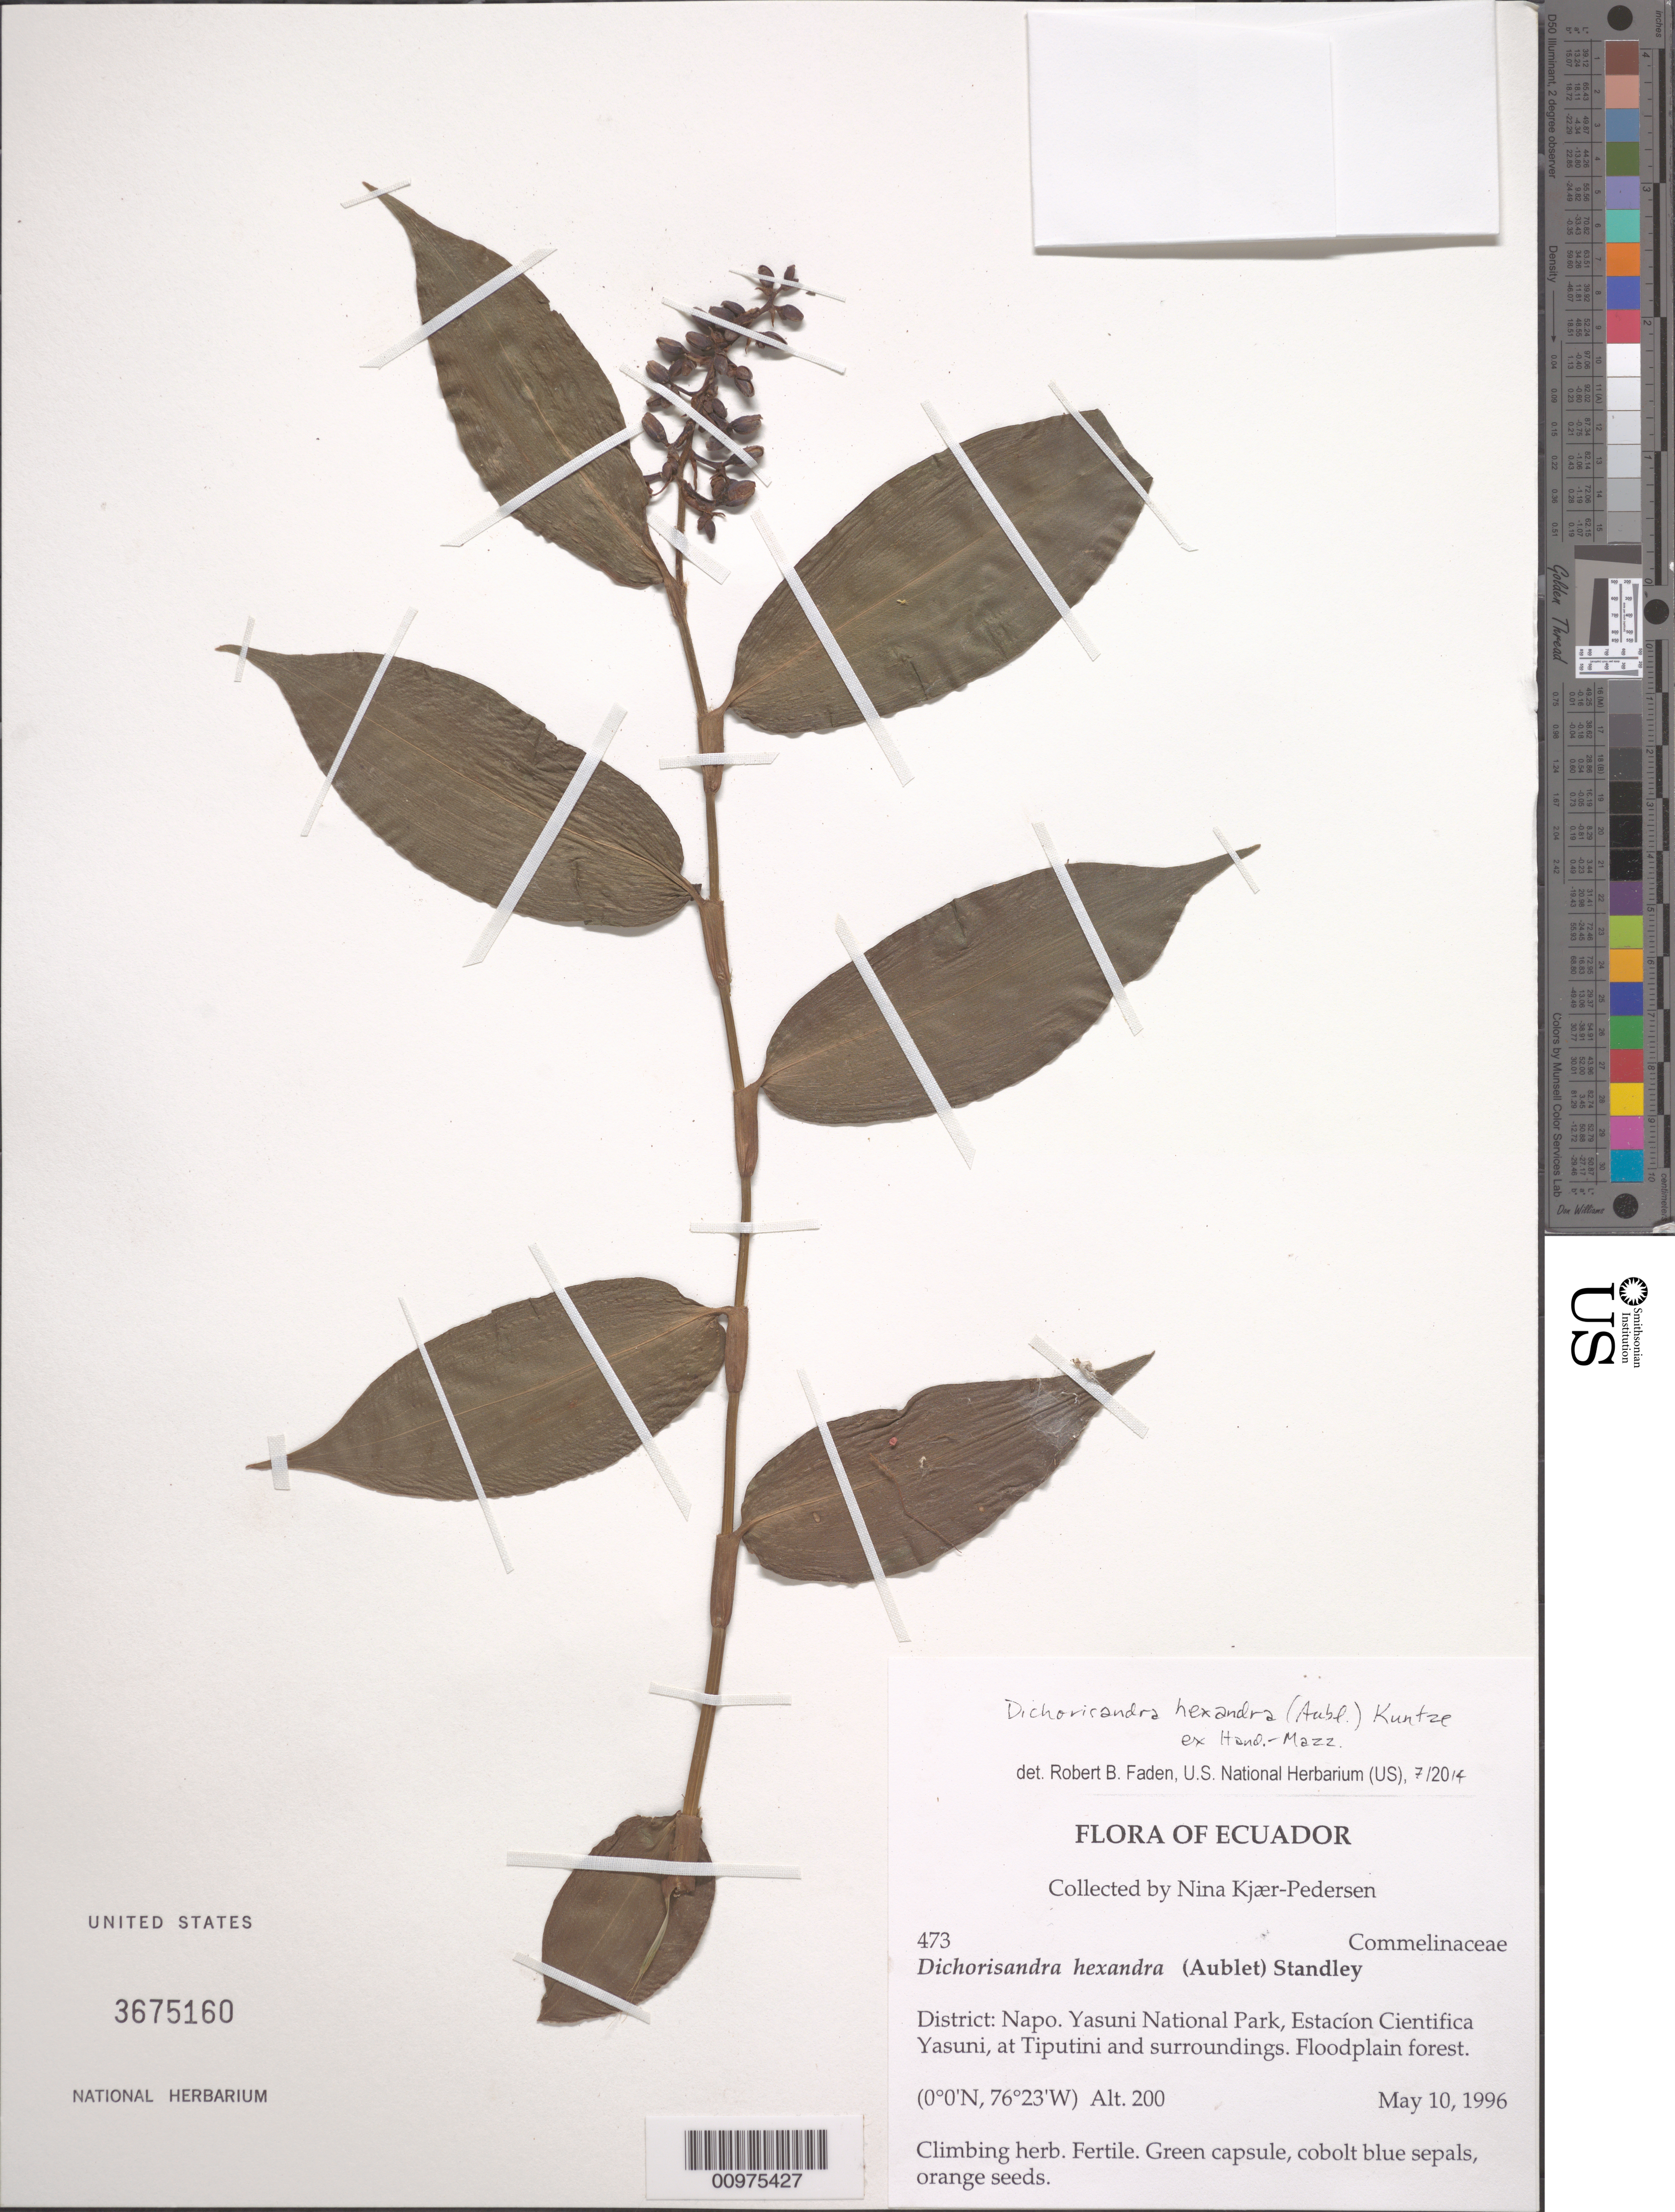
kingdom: Plantae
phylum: Tracheophyta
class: Liliopsida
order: Commelinales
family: Commelinaceae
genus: Dichorisandra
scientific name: Dichorisandra hexandra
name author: (Aubl.) Standl.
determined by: Faden, Robert B., (US), Smithsonian Institution - National Museum of Natural History (UNITED STATES)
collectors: N. Kjaer-Pedersen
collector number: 473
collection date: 1996-05-10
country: Ecuador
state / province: Napo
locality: Yasuni National Park, Estacíon Ceintifica Yasuni, at Tiputini and surroundings.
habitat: Floodplain forest.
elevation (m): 200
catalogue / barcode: US 3675160